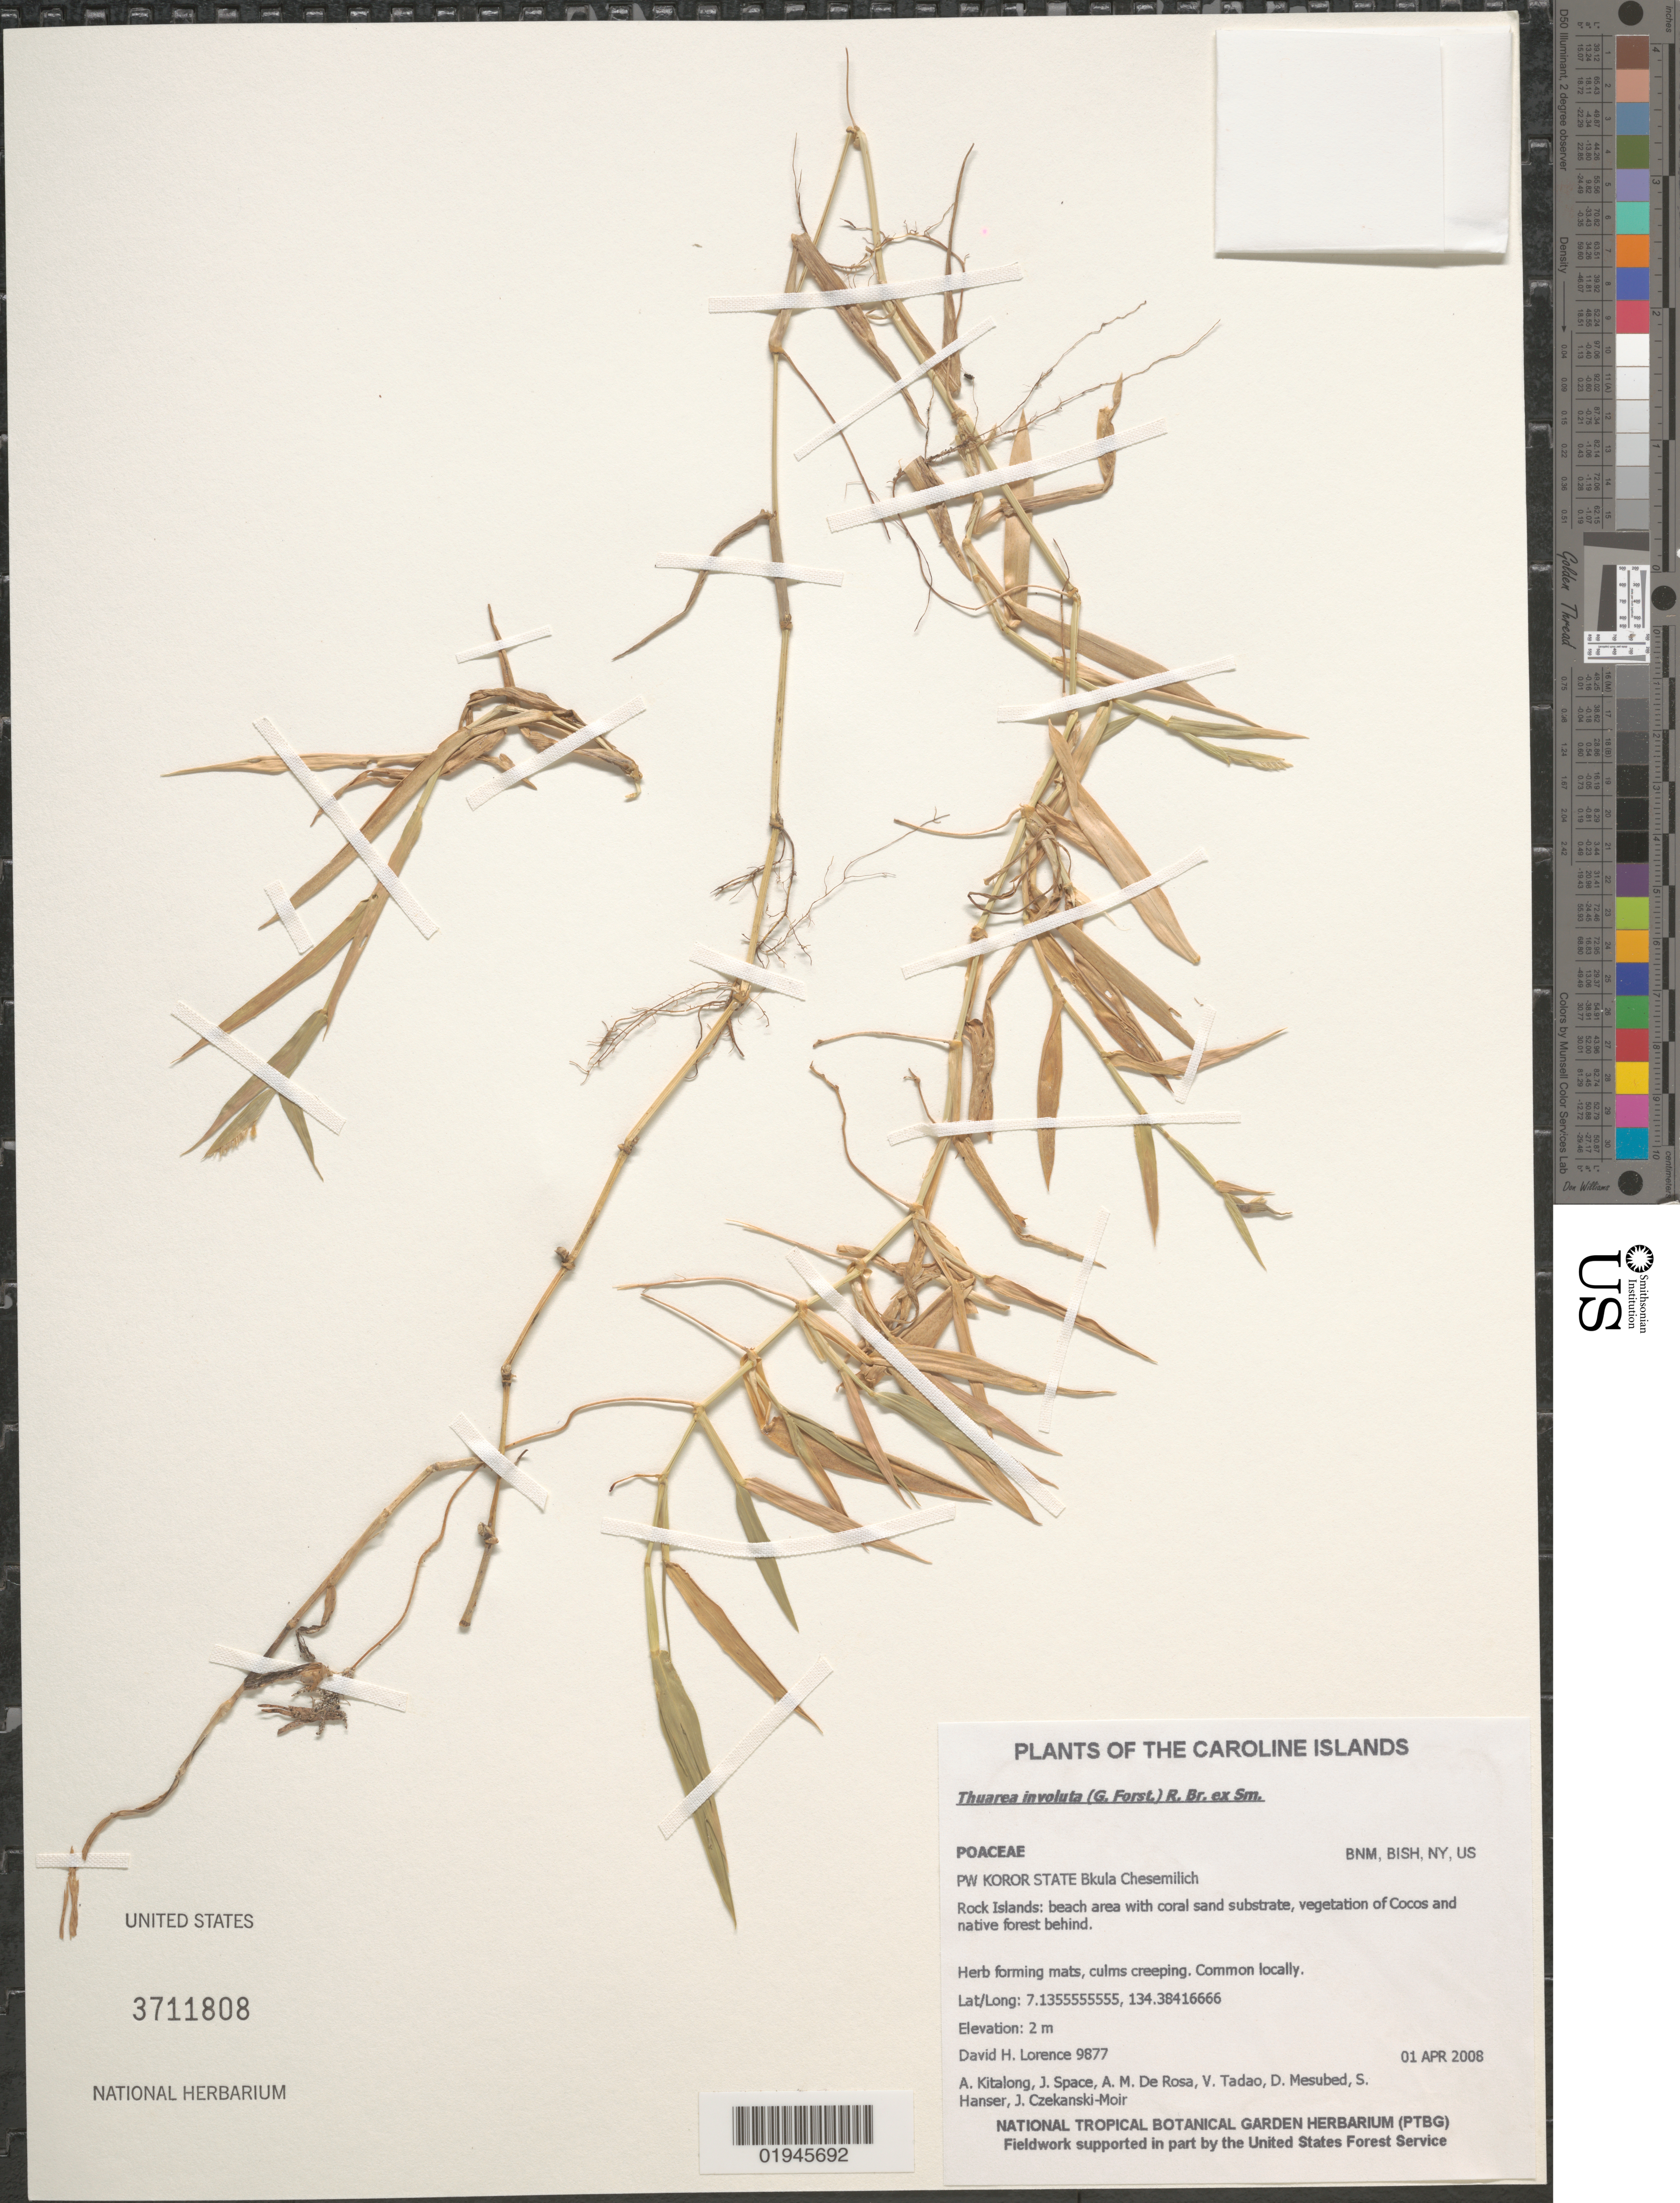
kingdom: Plantae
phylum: Tracheophyta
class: Liliopsida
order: Poales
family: Poaceae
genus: Echinochloa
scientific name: Echinochloa colona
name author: (L.) Link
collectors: D. Lorence, A. Kitalong, J. Space, A. De Rosa, V. Tadao, D. Mesubed & S. Hanser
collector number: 9885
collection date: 2008-04-01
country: Palau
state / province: Koror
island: Rock Islands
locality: Ngeremdiu, beach area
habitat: Coastal forest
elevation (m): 2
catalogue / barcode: US 3711808